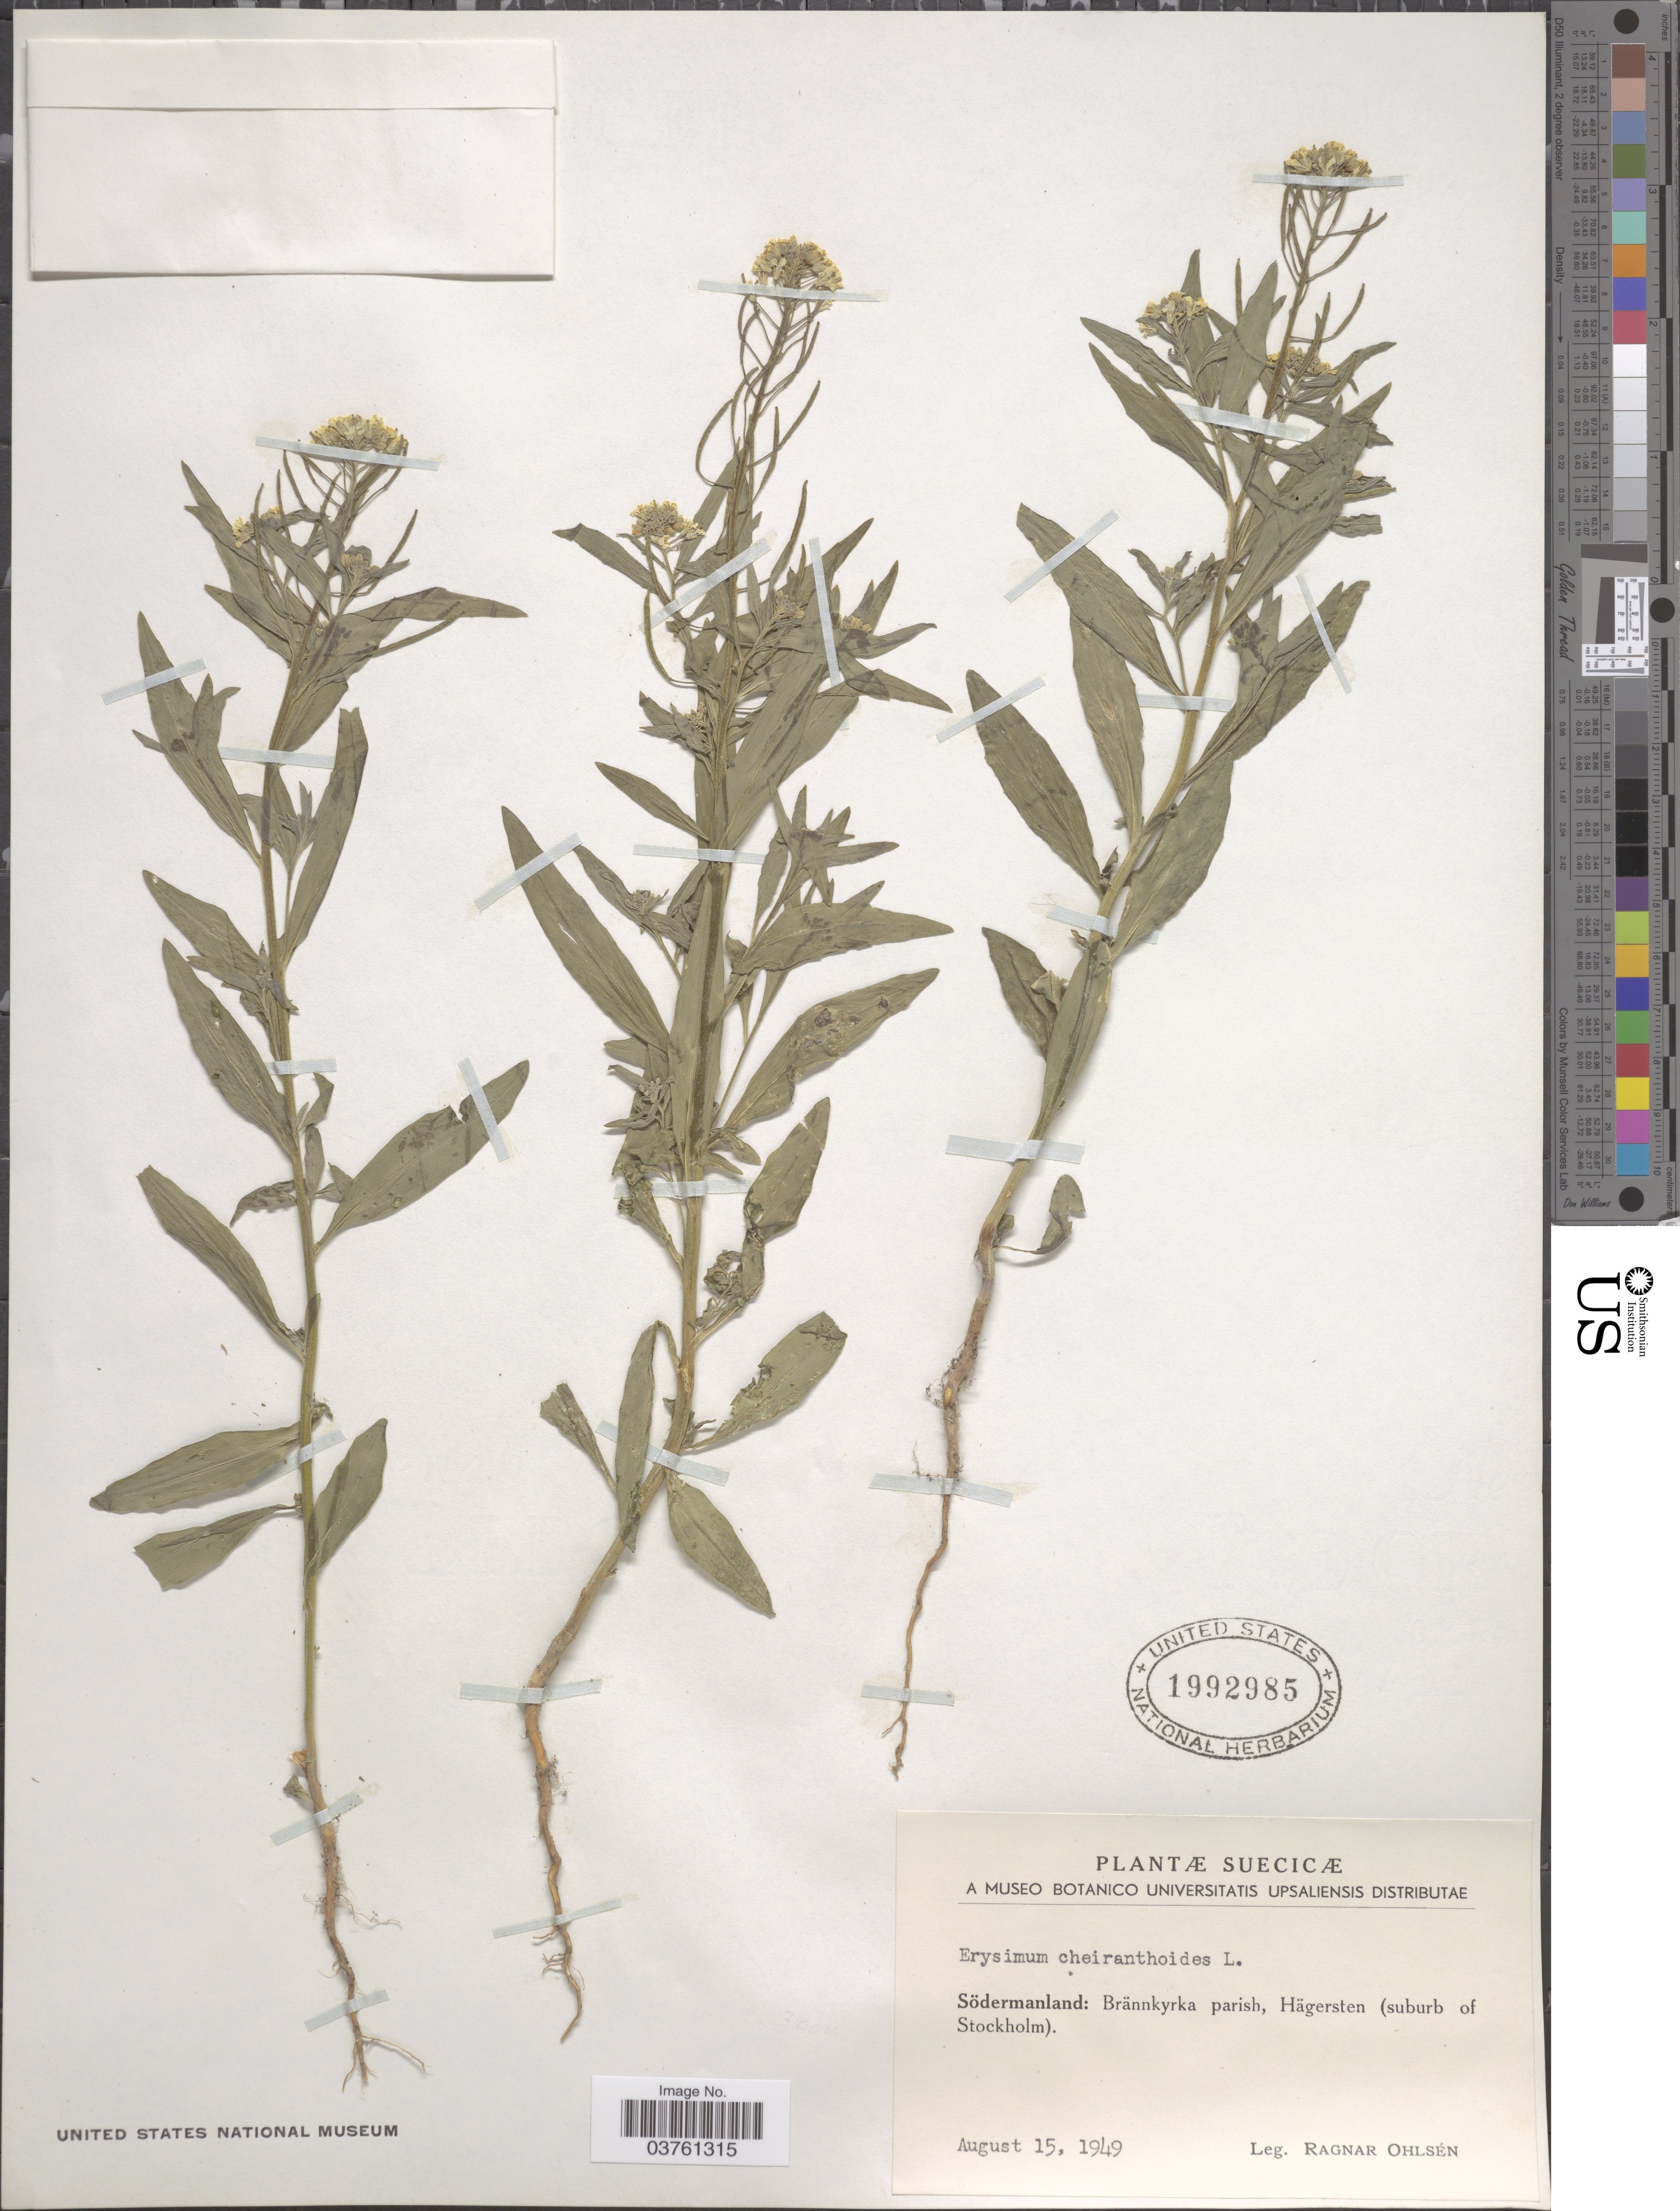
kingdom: Plantae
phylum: Tracheophyta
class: Magnoliopsida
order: Brassicales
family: Brassicaceae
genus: Erysimum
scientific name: Erysimum cheiranthoides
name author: L.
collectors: R. Ohlsén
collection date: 1949-08-15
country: Sweden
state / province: Sodermanland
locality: Suecicæ. Södermanland: Brännkyrka parish, Hägersten (suburb of Stockholm).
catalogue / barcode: US 1992985